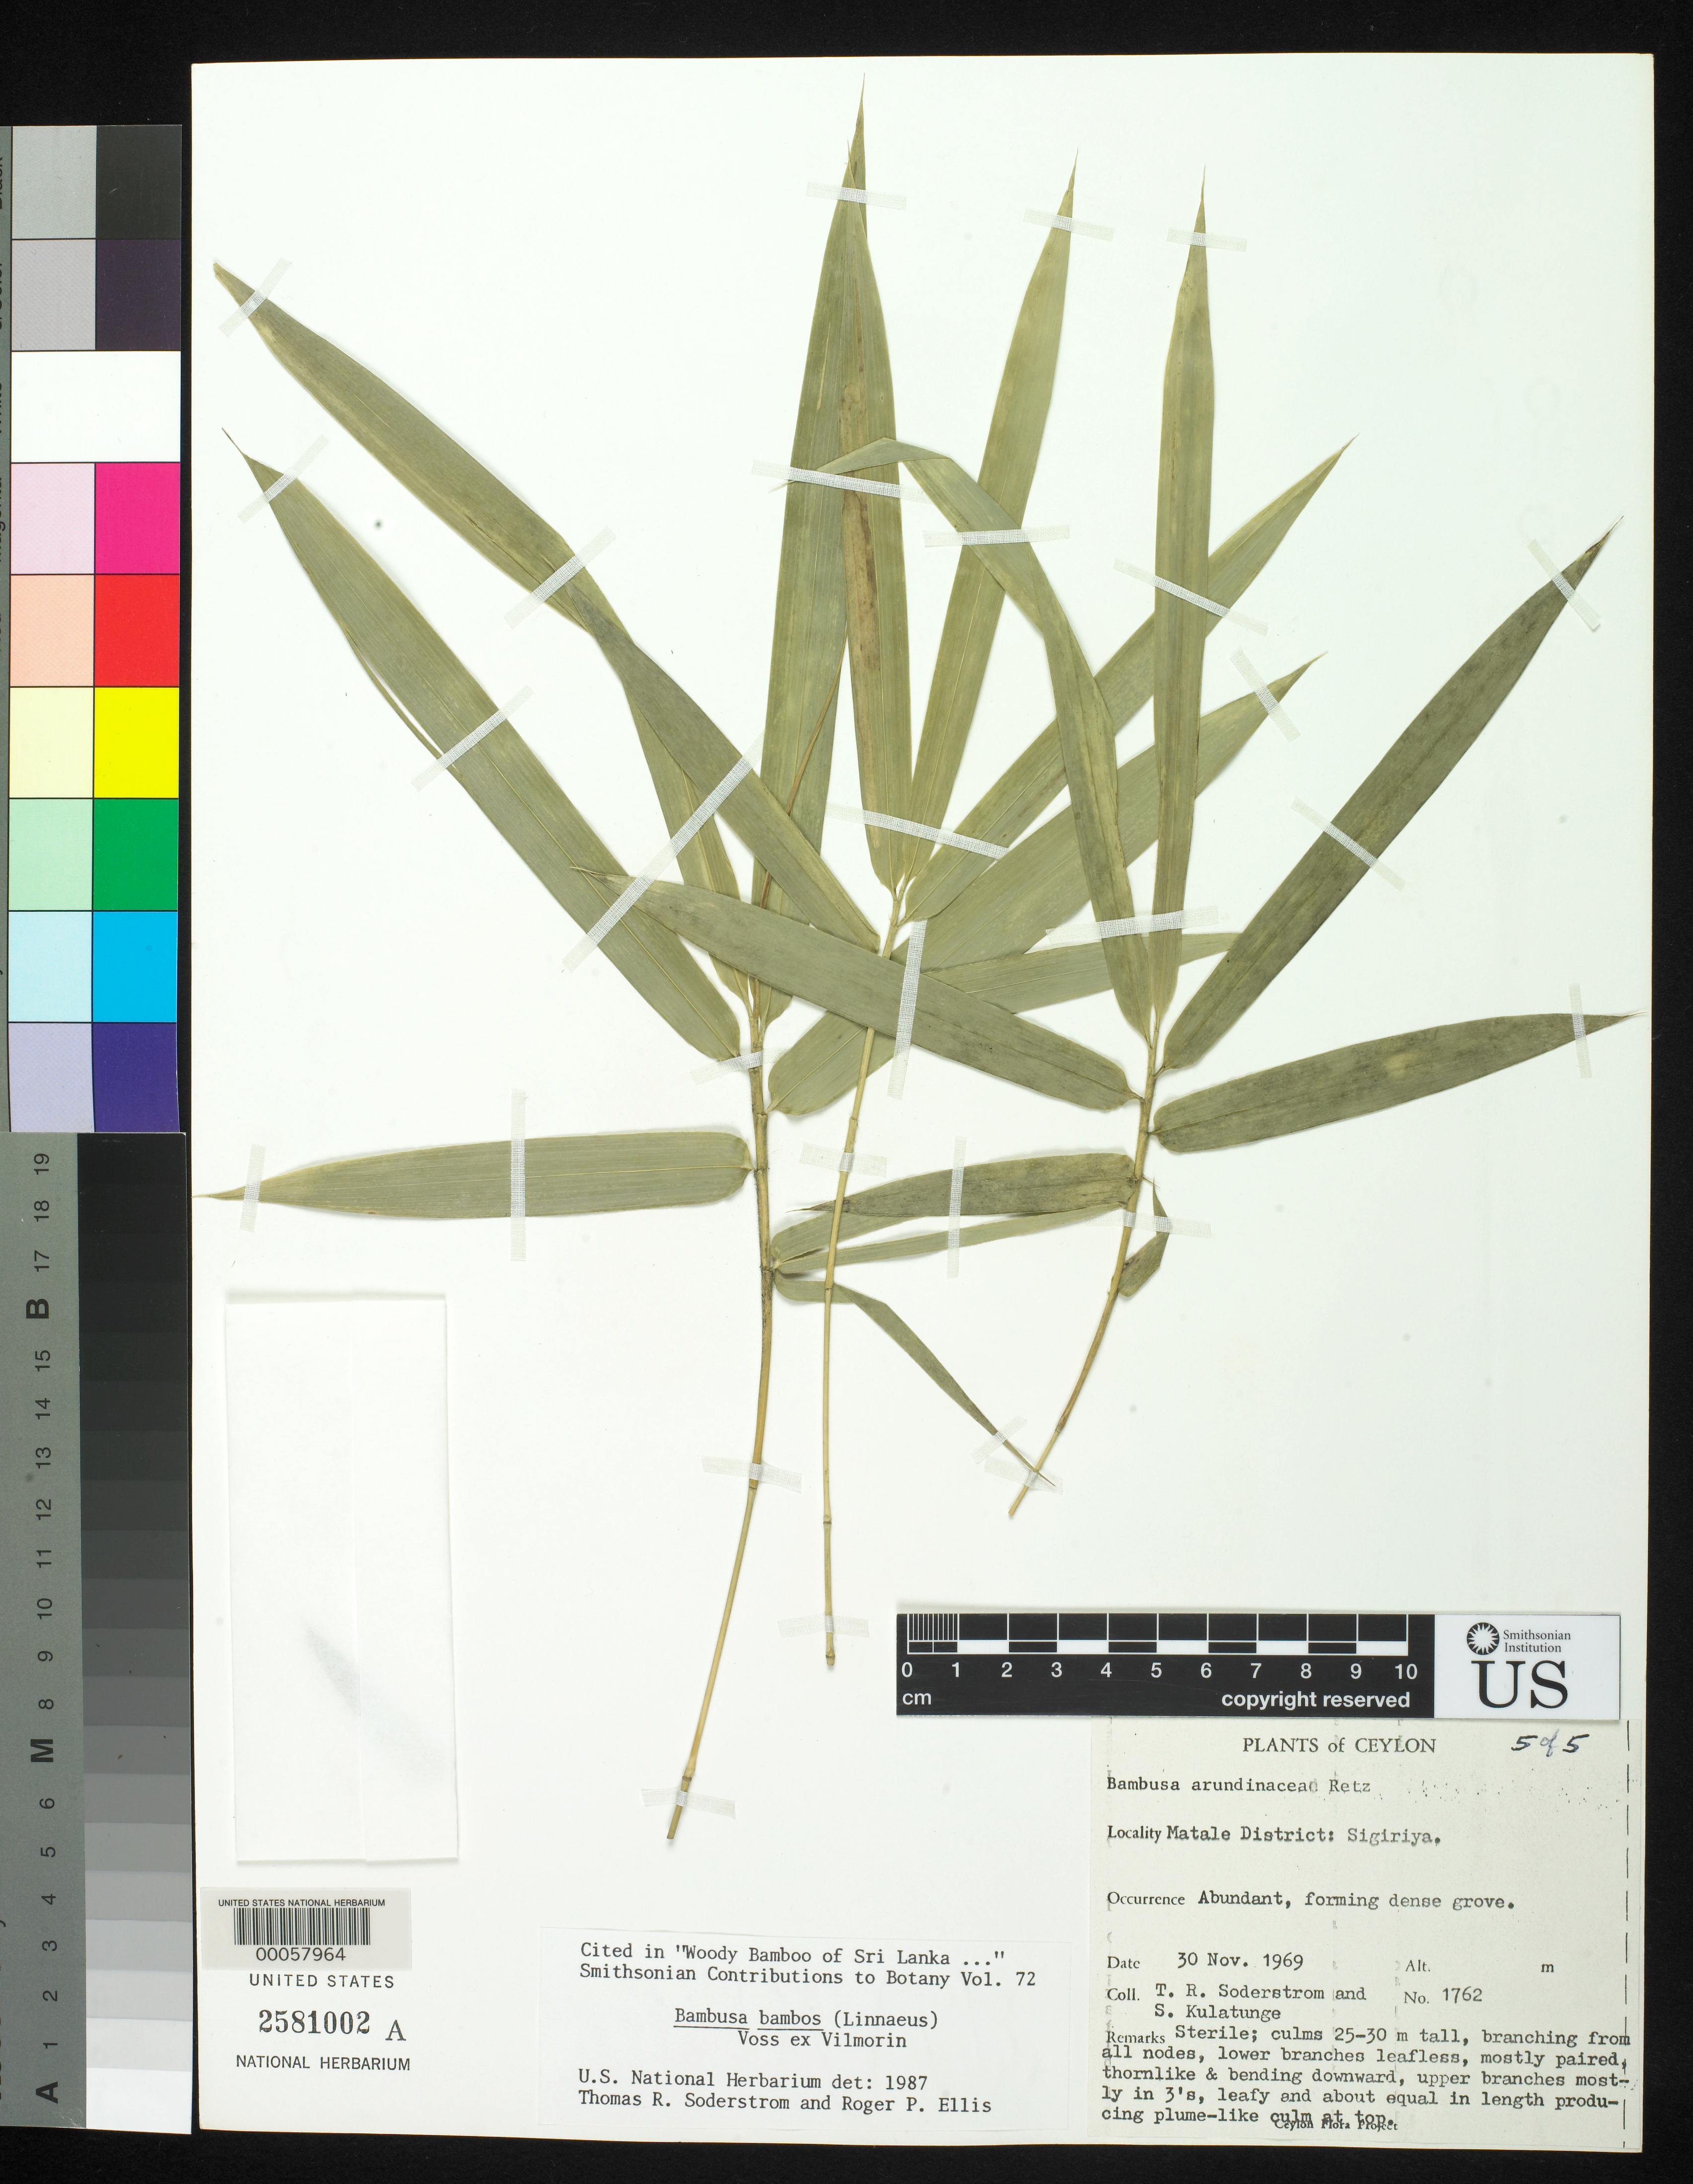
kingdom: Plantae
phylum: Tracheophyta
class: Liliopsida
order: Poales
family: Poaceae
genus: Bambusa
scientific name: Bambusa bambos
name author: (L.) Voss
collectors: T. R. Soderstrom & S. Kulatunge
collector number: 1762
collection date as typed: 30 Nov 1969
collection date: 1969-11-30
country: Sri Lanka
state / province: Central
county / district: Matale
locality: Sigiriya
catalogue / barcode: US 2581002A